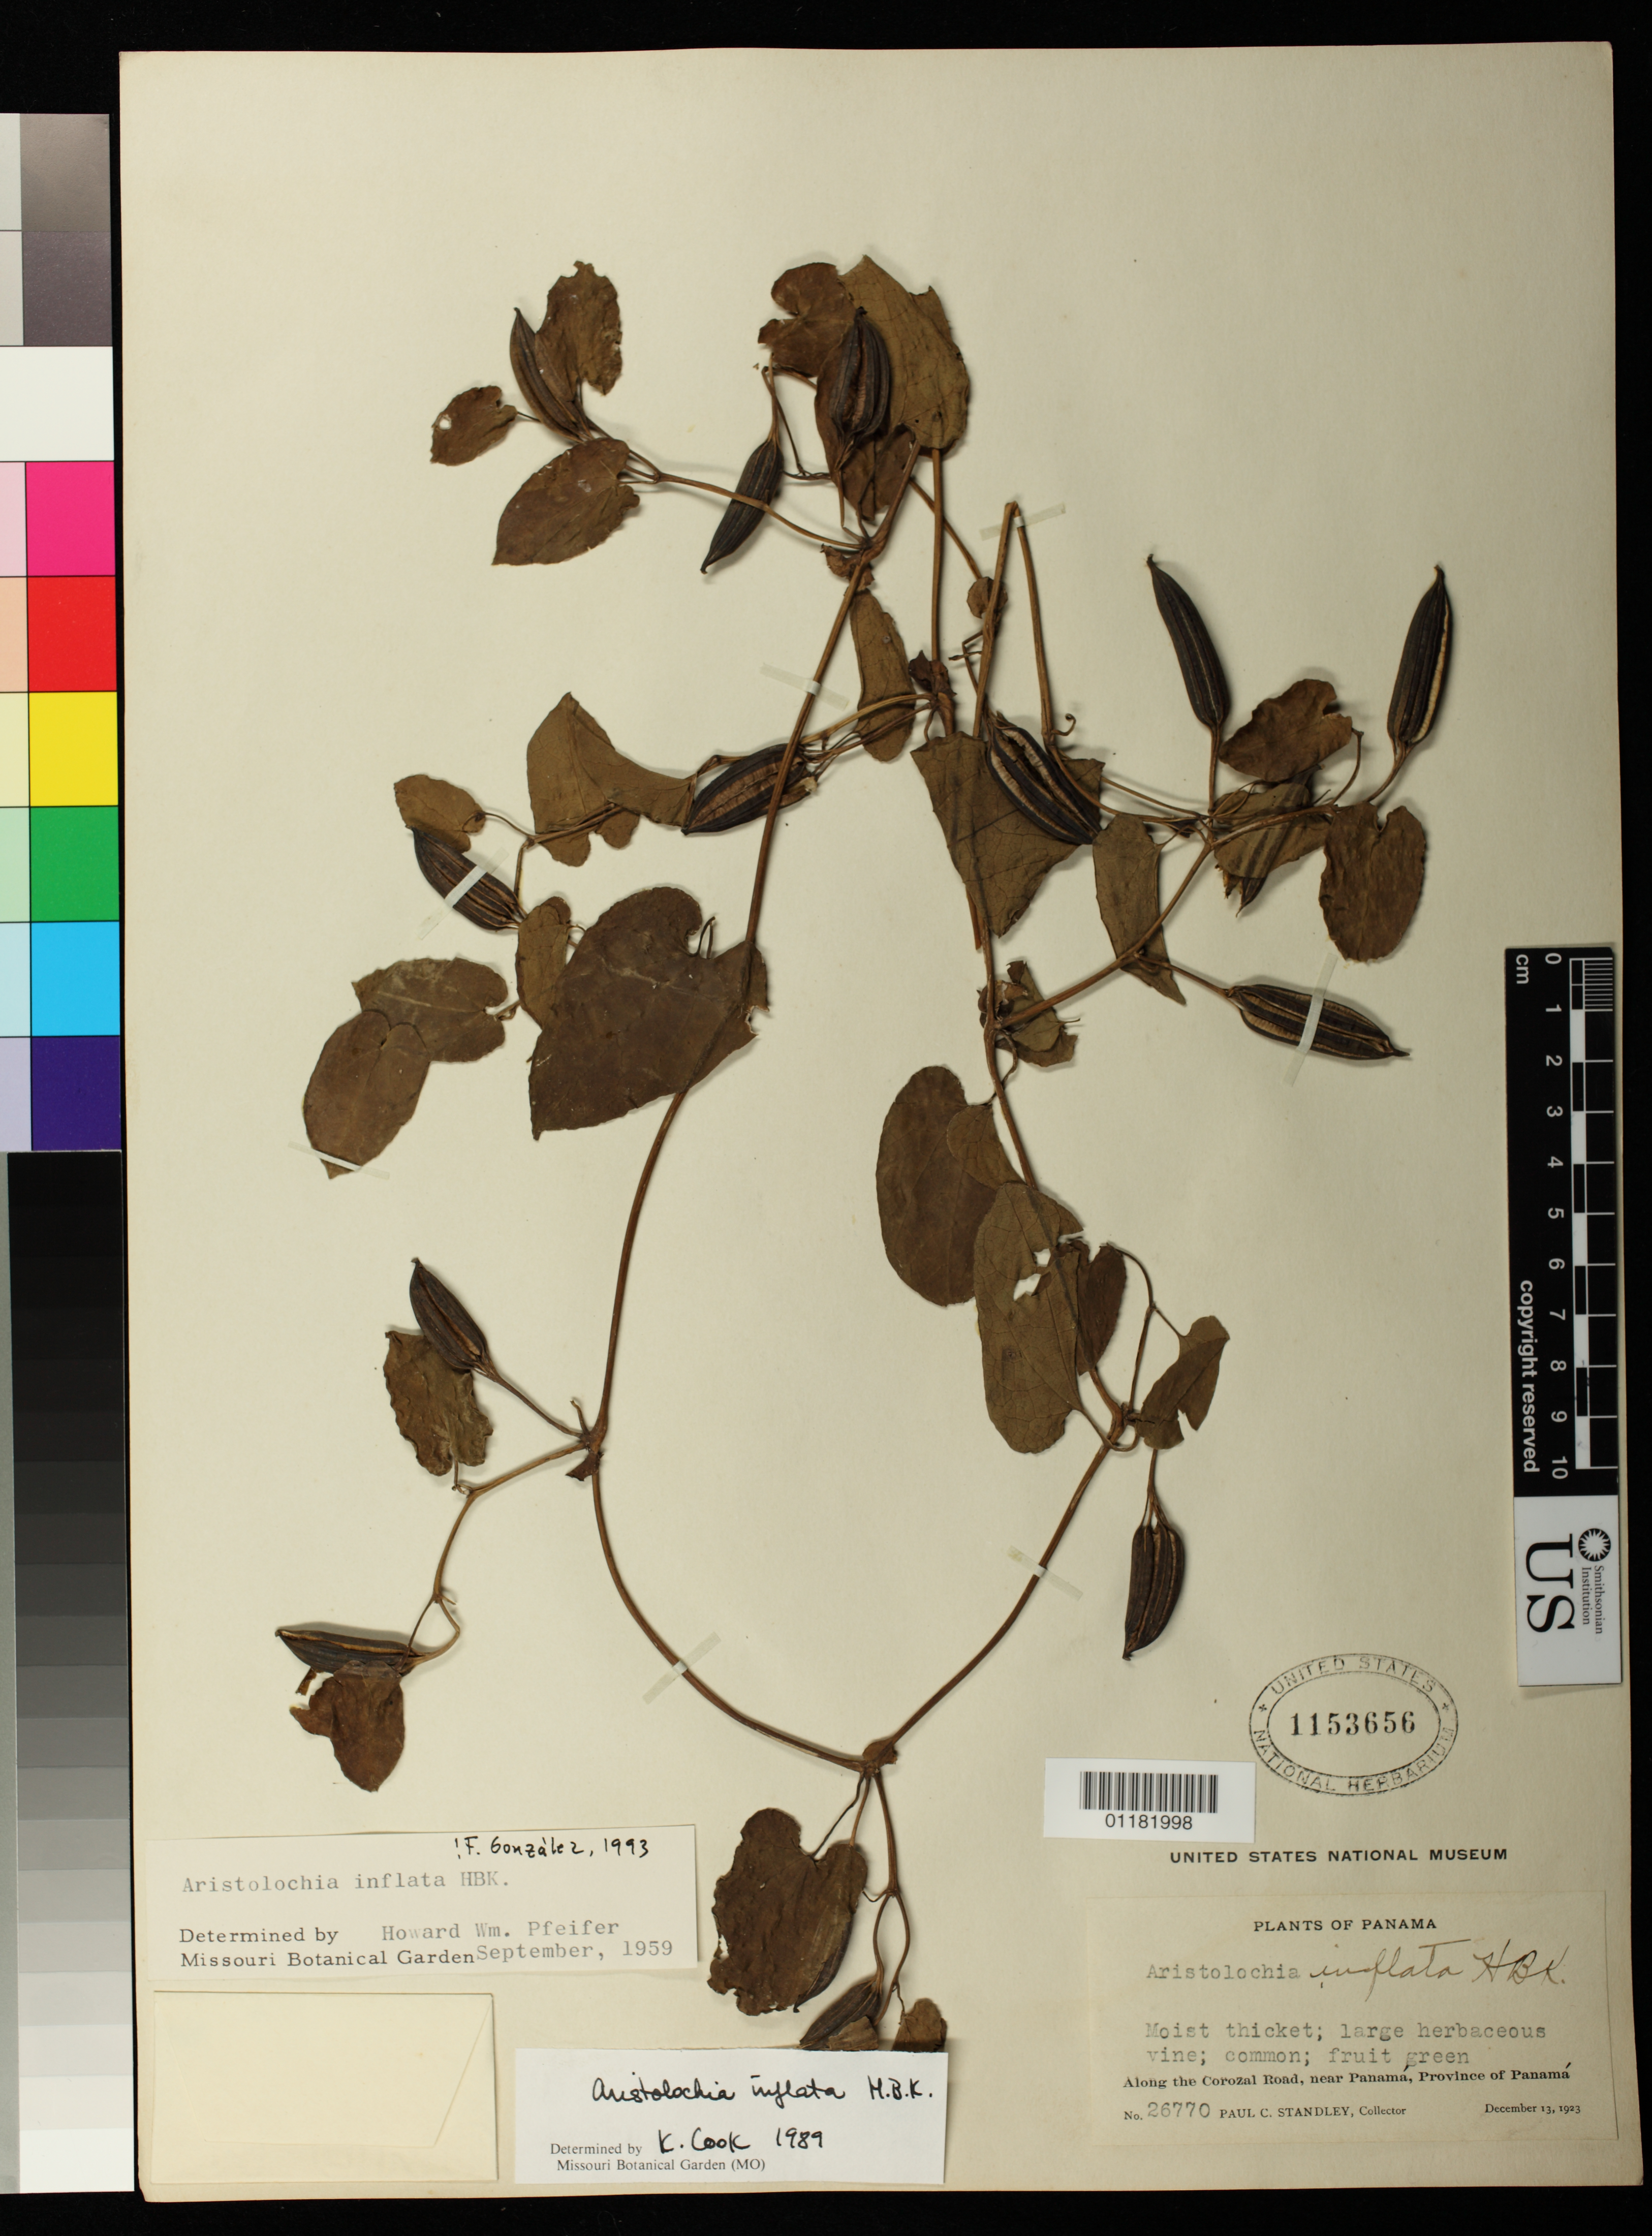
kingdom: Plantae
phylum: Tracheophyta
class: Magnoliopsida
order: Piperales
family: Aristolochiaceae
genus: Aristolochia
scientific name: Aristolochia inflata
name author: Kunth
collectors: P. C. Standley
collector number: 26770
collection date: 1913-12-13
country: Panama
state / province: Panamá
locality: Along the Corozal Road, near Panama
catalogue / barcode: US 1153656